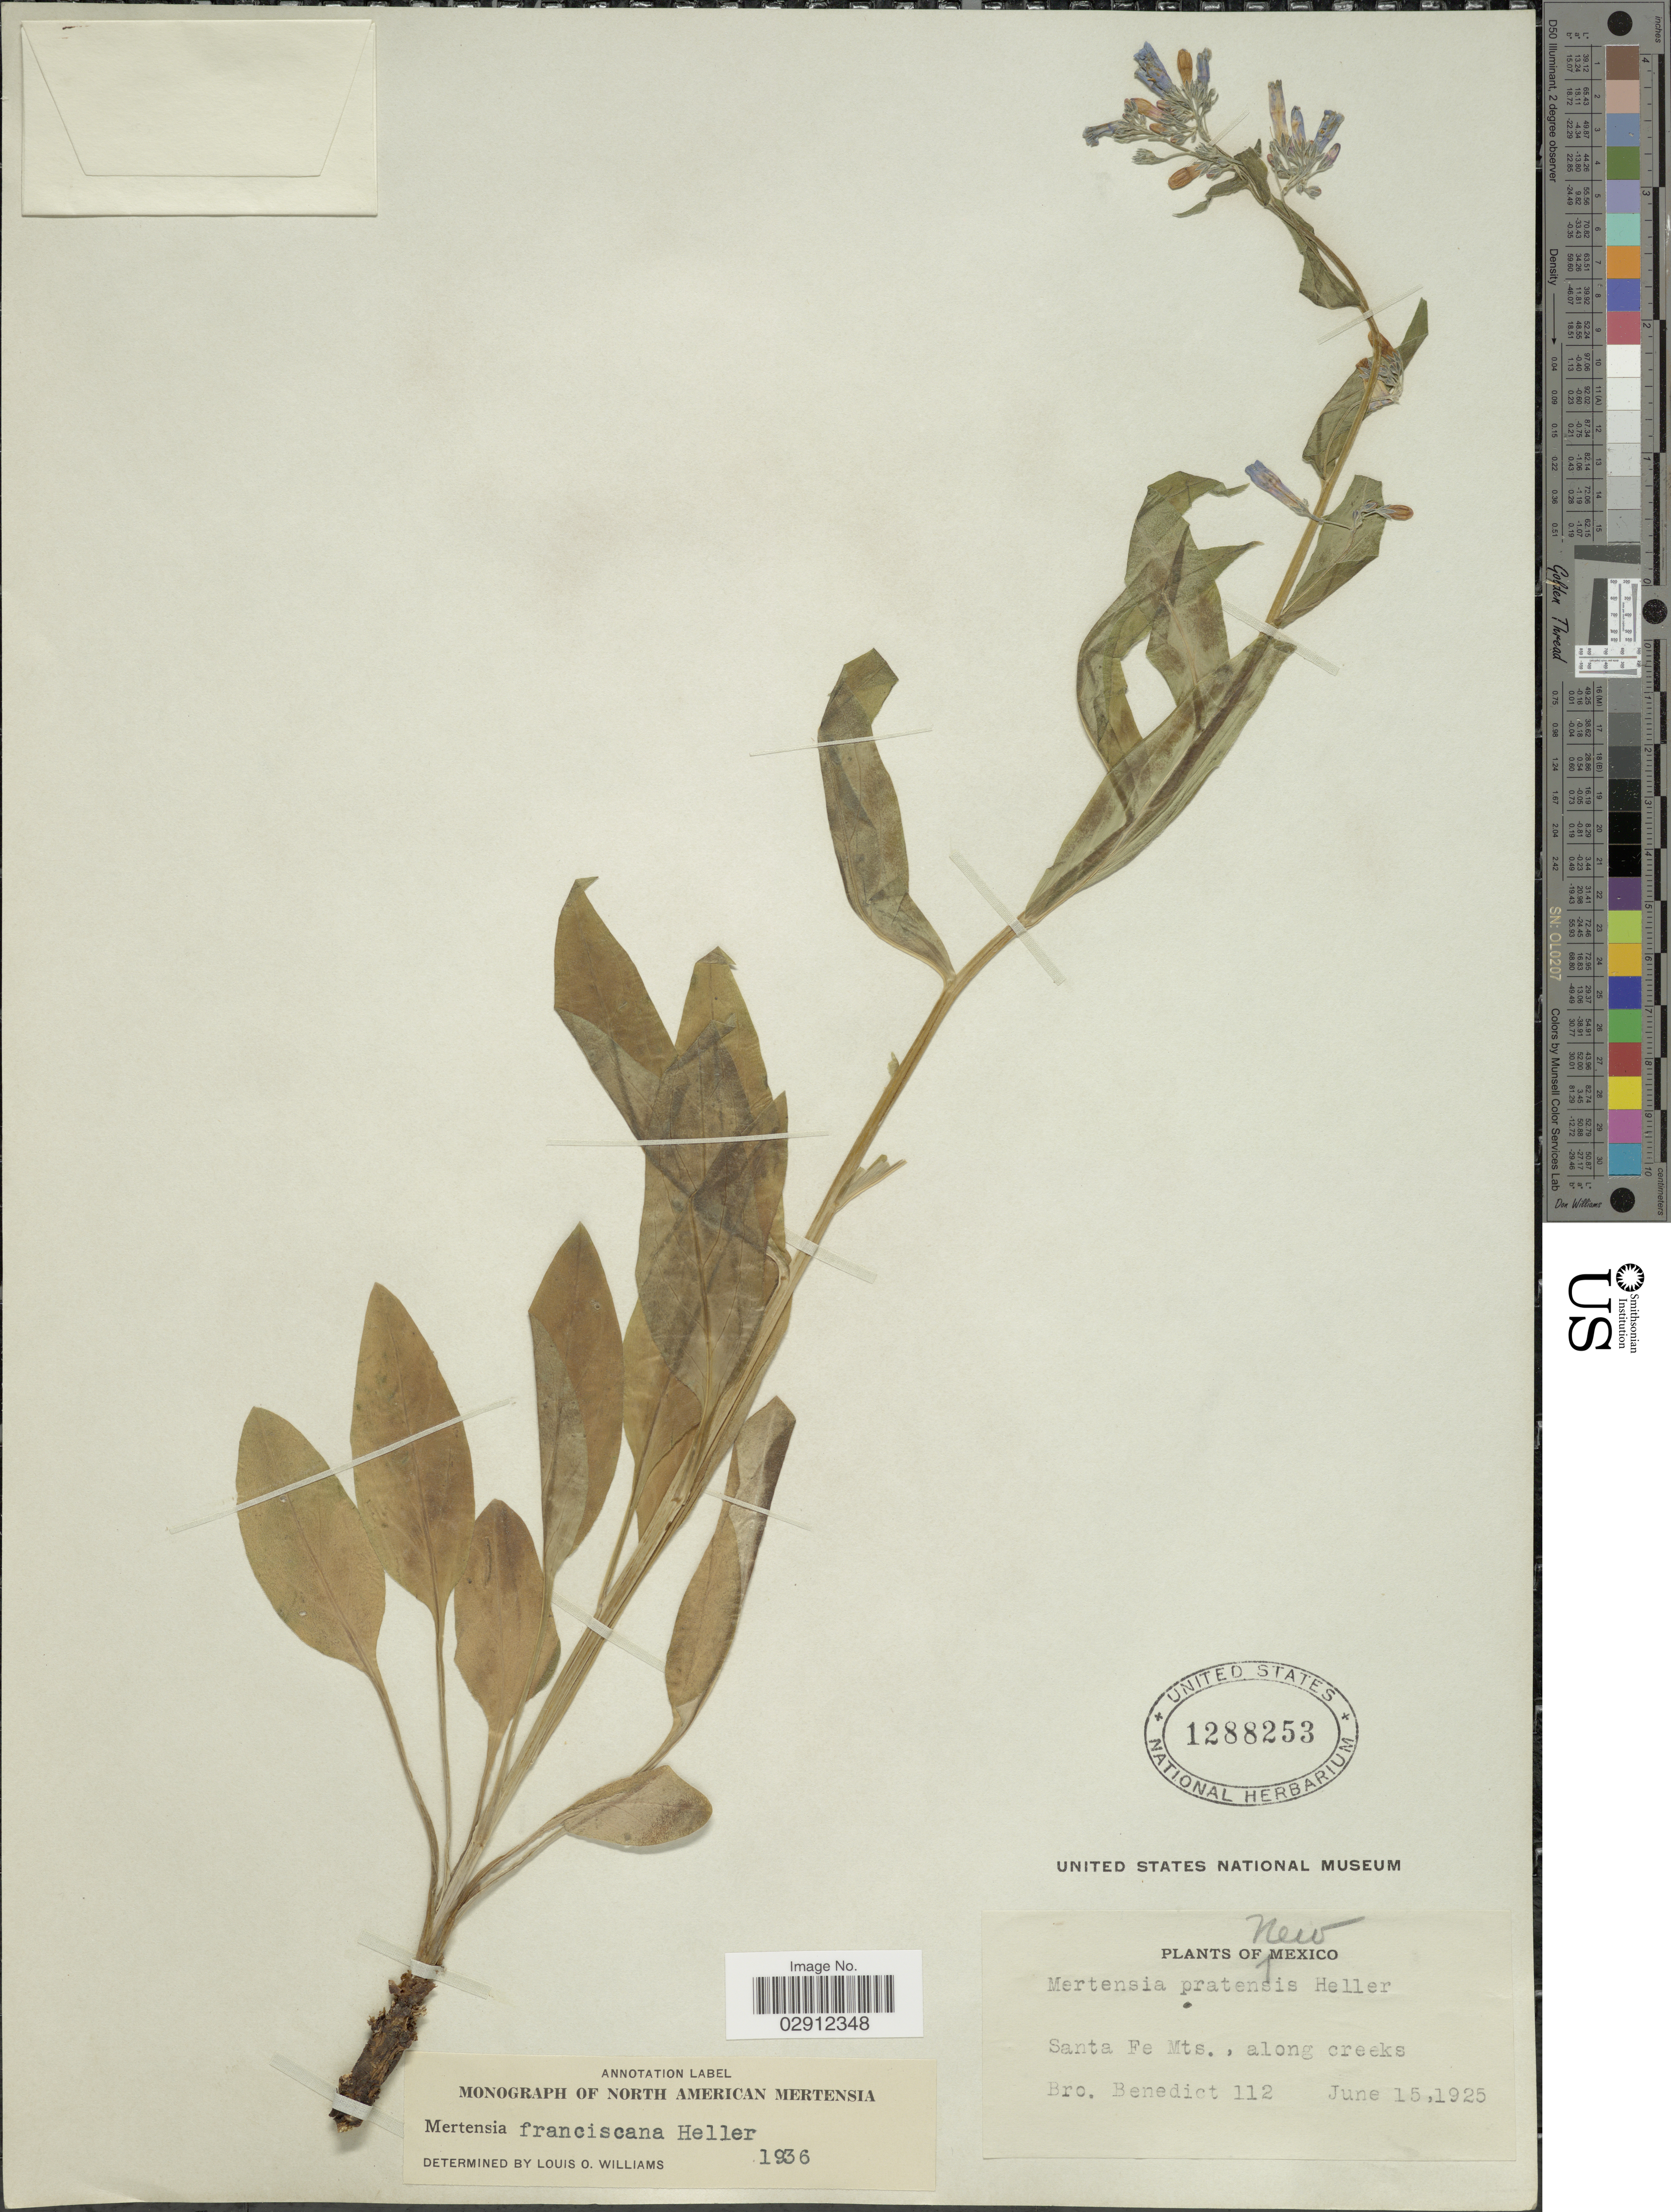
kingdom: Plantae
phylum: Tracheophyta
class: Magnoliopsida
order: Boraginales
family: Boraginaceae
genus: Mertensia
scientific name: Mertensia franciscana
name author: A. Heller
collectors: B. Ayers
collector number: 112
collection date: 1925-06-15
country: United States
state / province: New Mexico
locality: Santa Fe Mts., along creeks.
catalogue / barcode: US 1288253